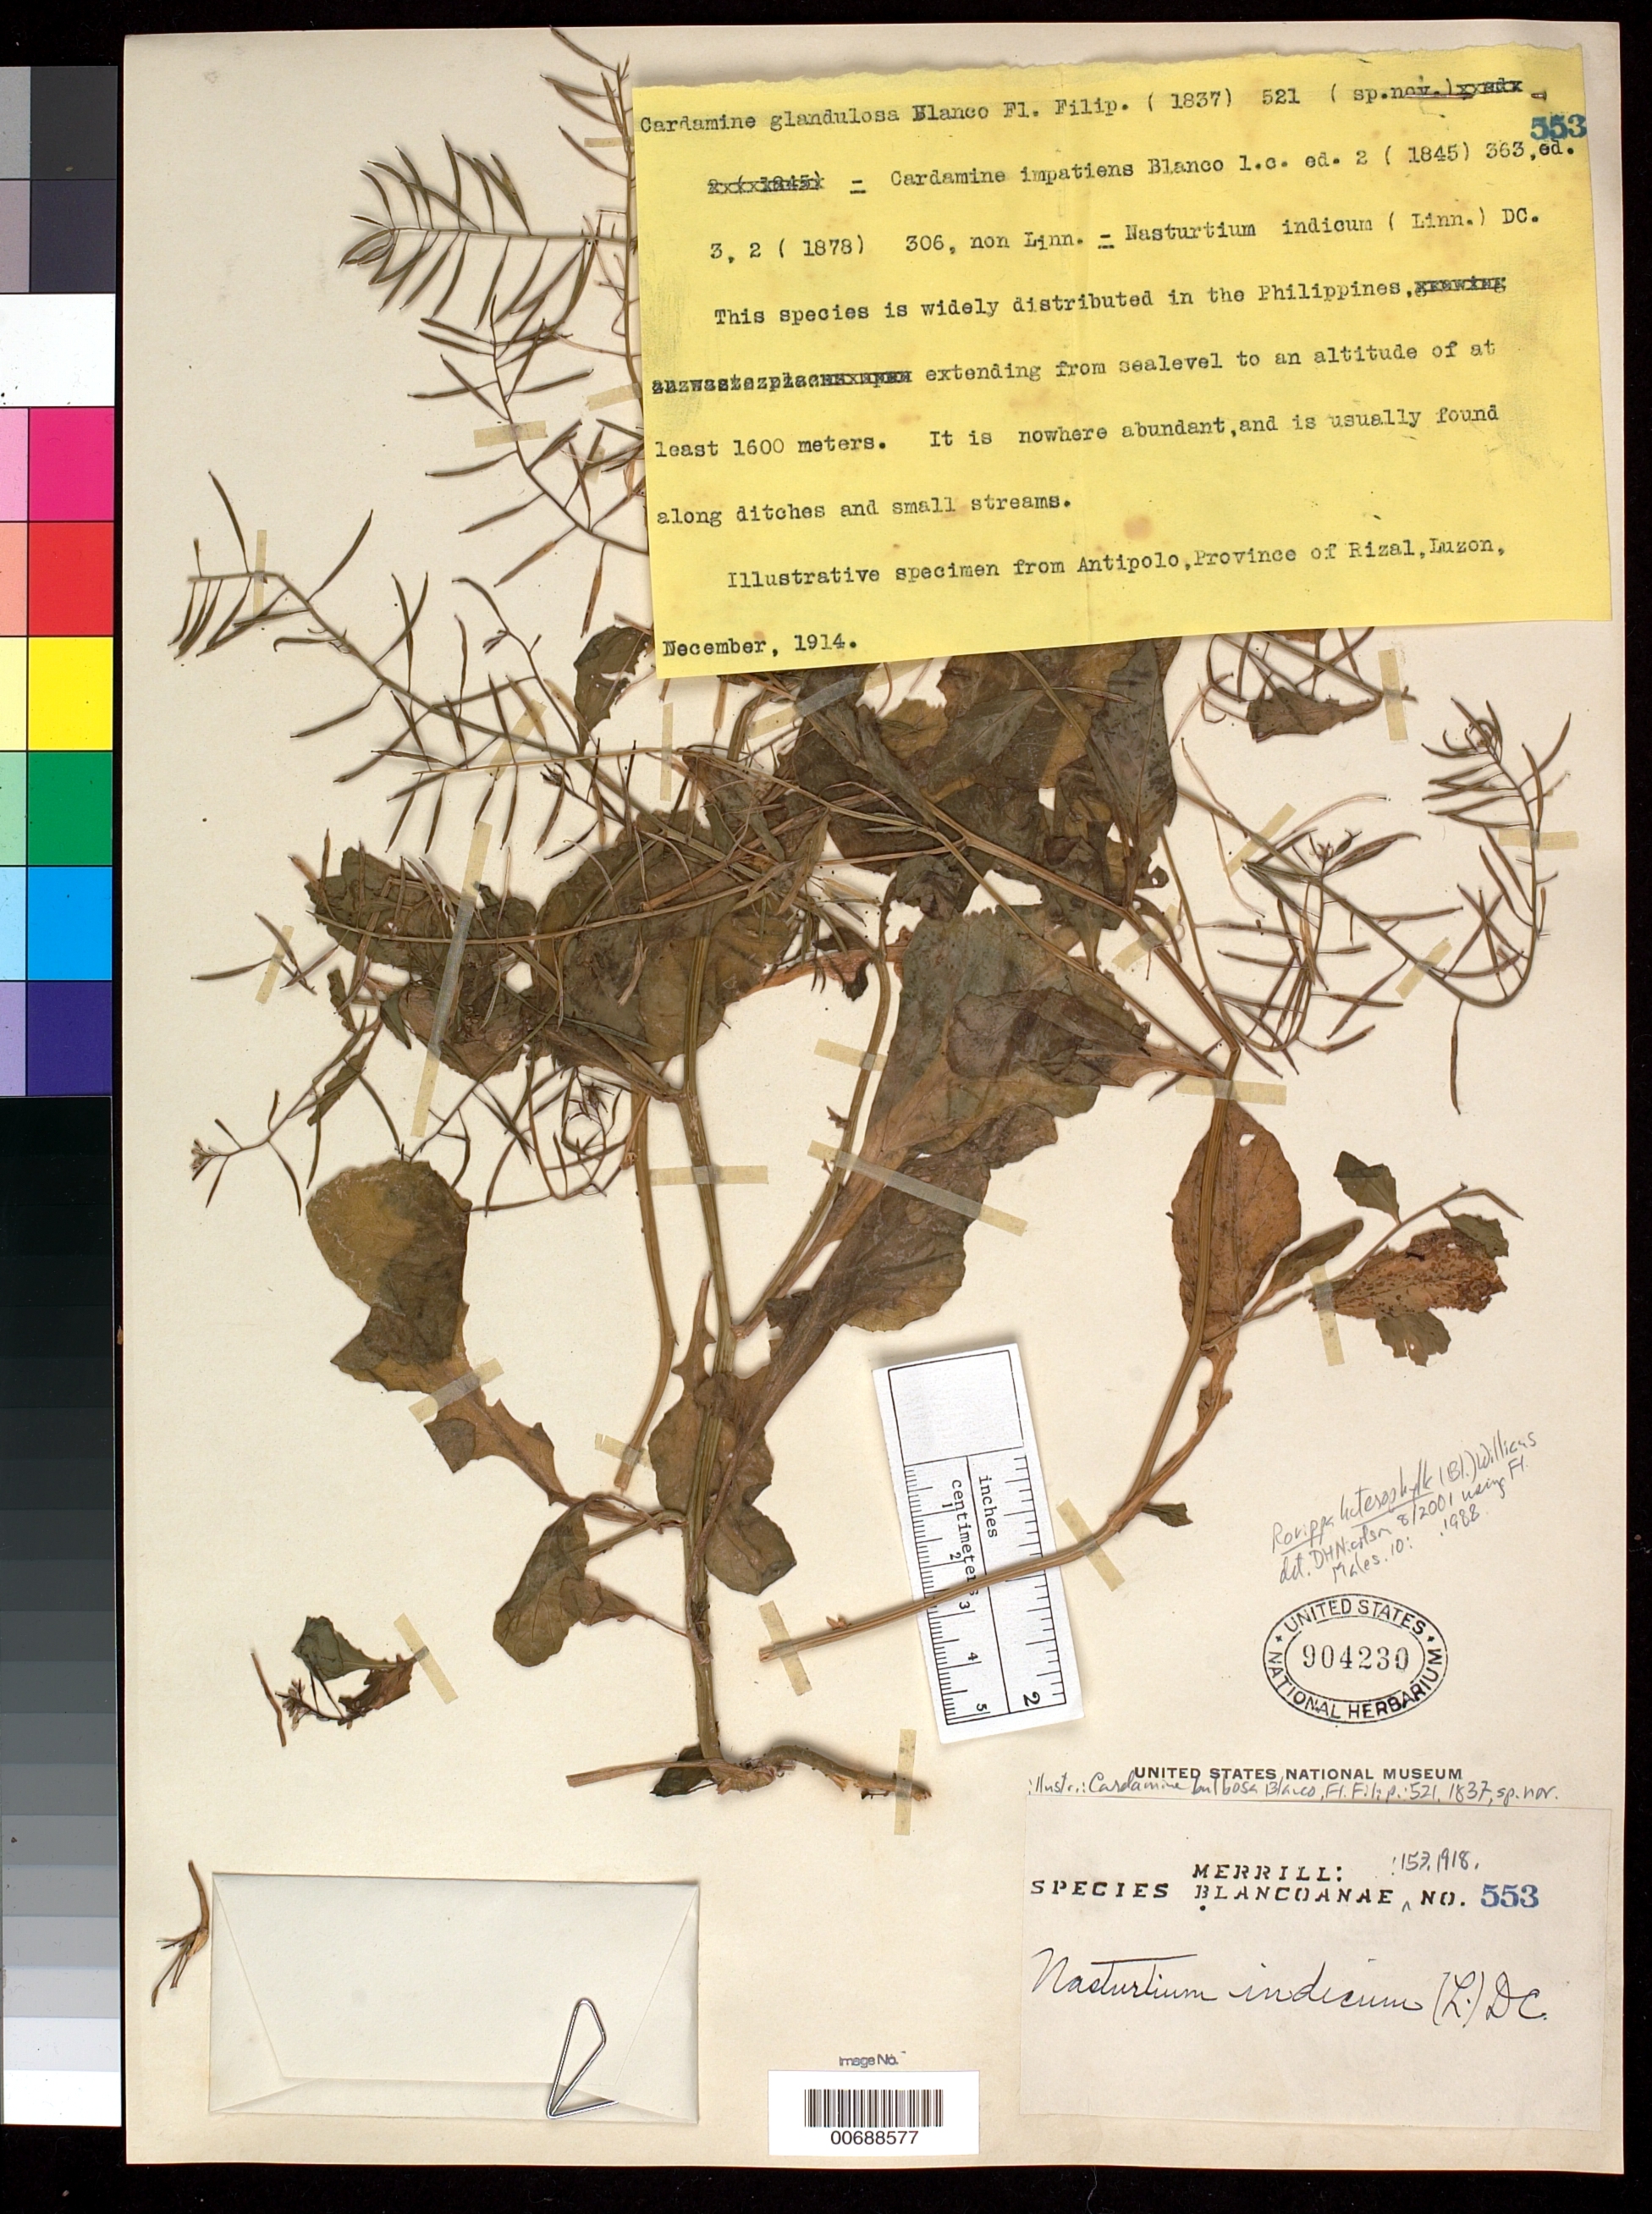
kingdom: Plantae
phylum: Tracheophyta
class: Magnoliopsida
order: Brassicales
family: Brassicaceae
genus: Rorippa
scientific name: Rorippa indica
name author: (L.) Hiern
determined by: Strong, M. T., (US), Smithsonian Institution - National Museum of Natural History (UNITED STATES)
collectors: E. D. Merrill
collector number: Sp. Blancoan. 0553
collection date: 1914-12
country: Philippines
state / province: Calabarzon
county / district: Rizal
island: Luzon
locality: Antipolo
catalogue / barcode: US 904230